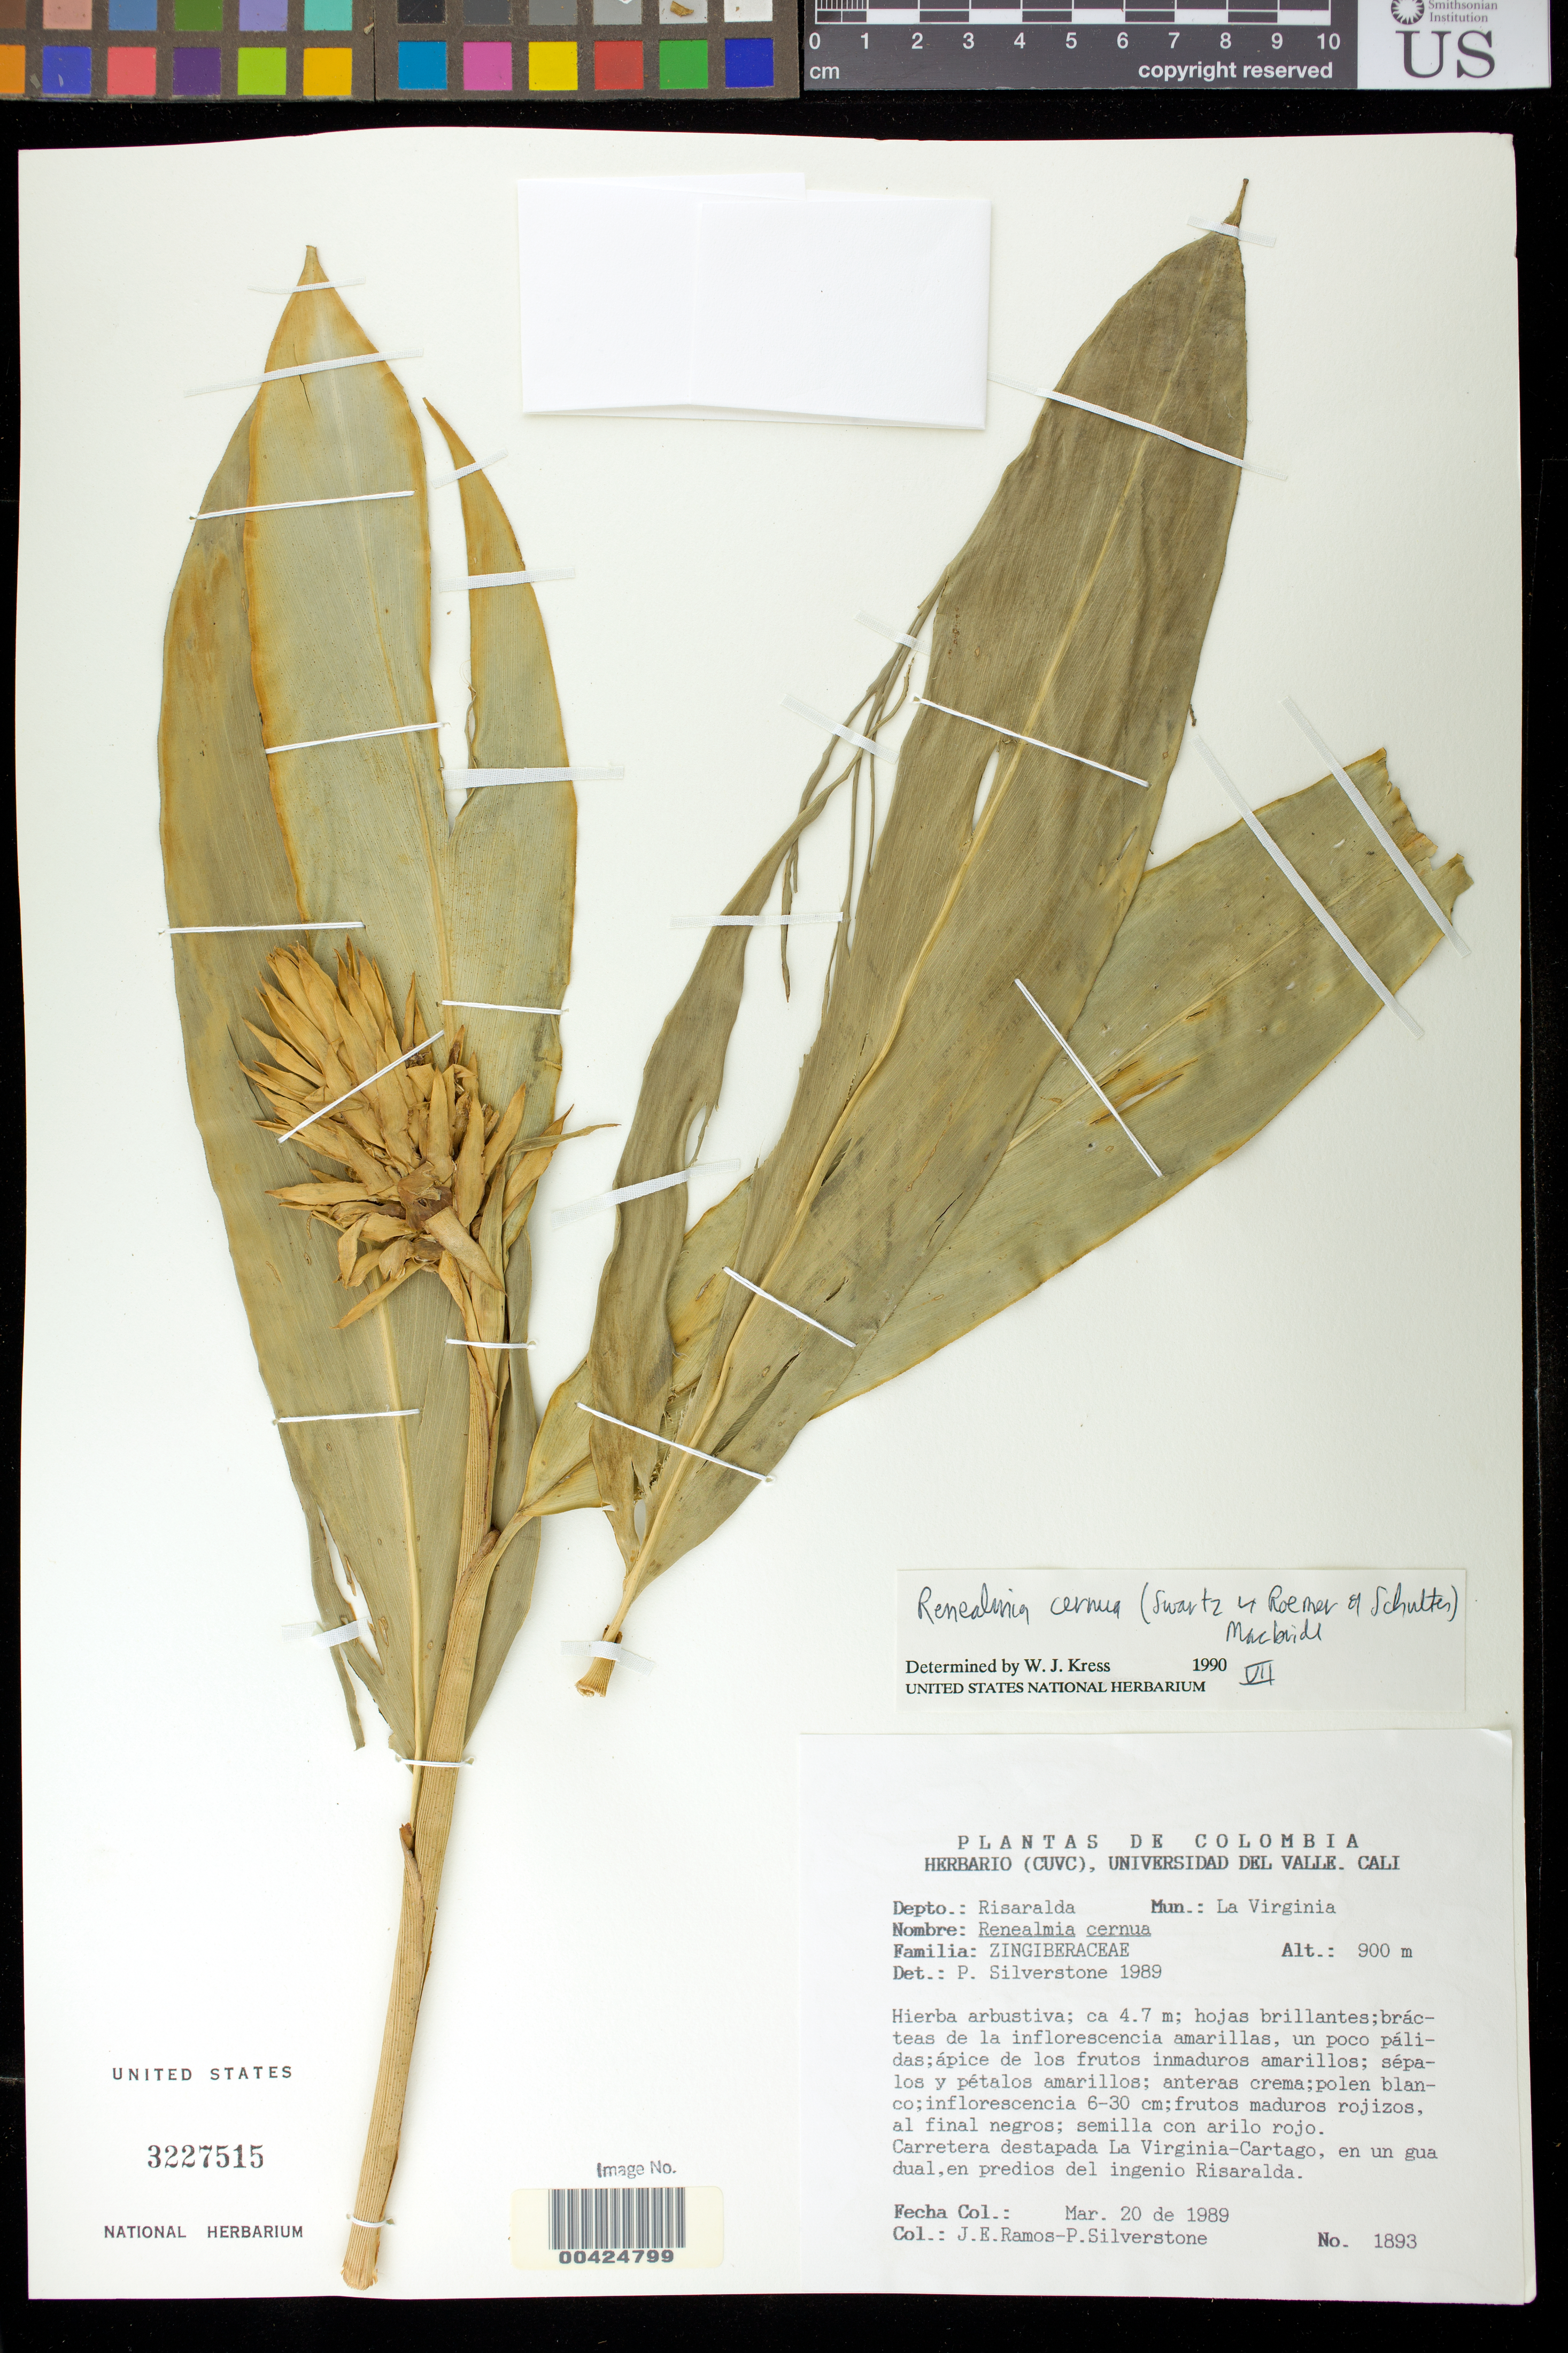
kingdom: Plantae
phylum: Tracheophyta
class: Liliopsida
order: Zingiberales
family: Zingiberaceae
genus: Renealmia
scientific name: Renealmia cernua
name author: (Sw. ex Roem. & Schult.) J.F. Macbr.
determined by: Kress, W. J., (US), Smithsonian Institution - National Museum of Natural History (UNITED STATES)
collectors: J. E. Ramos & P. A. Silverstone-Sopkin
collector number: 1379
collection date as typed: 20 Mar 1989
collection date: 1989-03-20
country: Colombia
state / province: Risaralda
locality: La Virginia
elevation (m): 274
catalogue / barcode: US 3227515